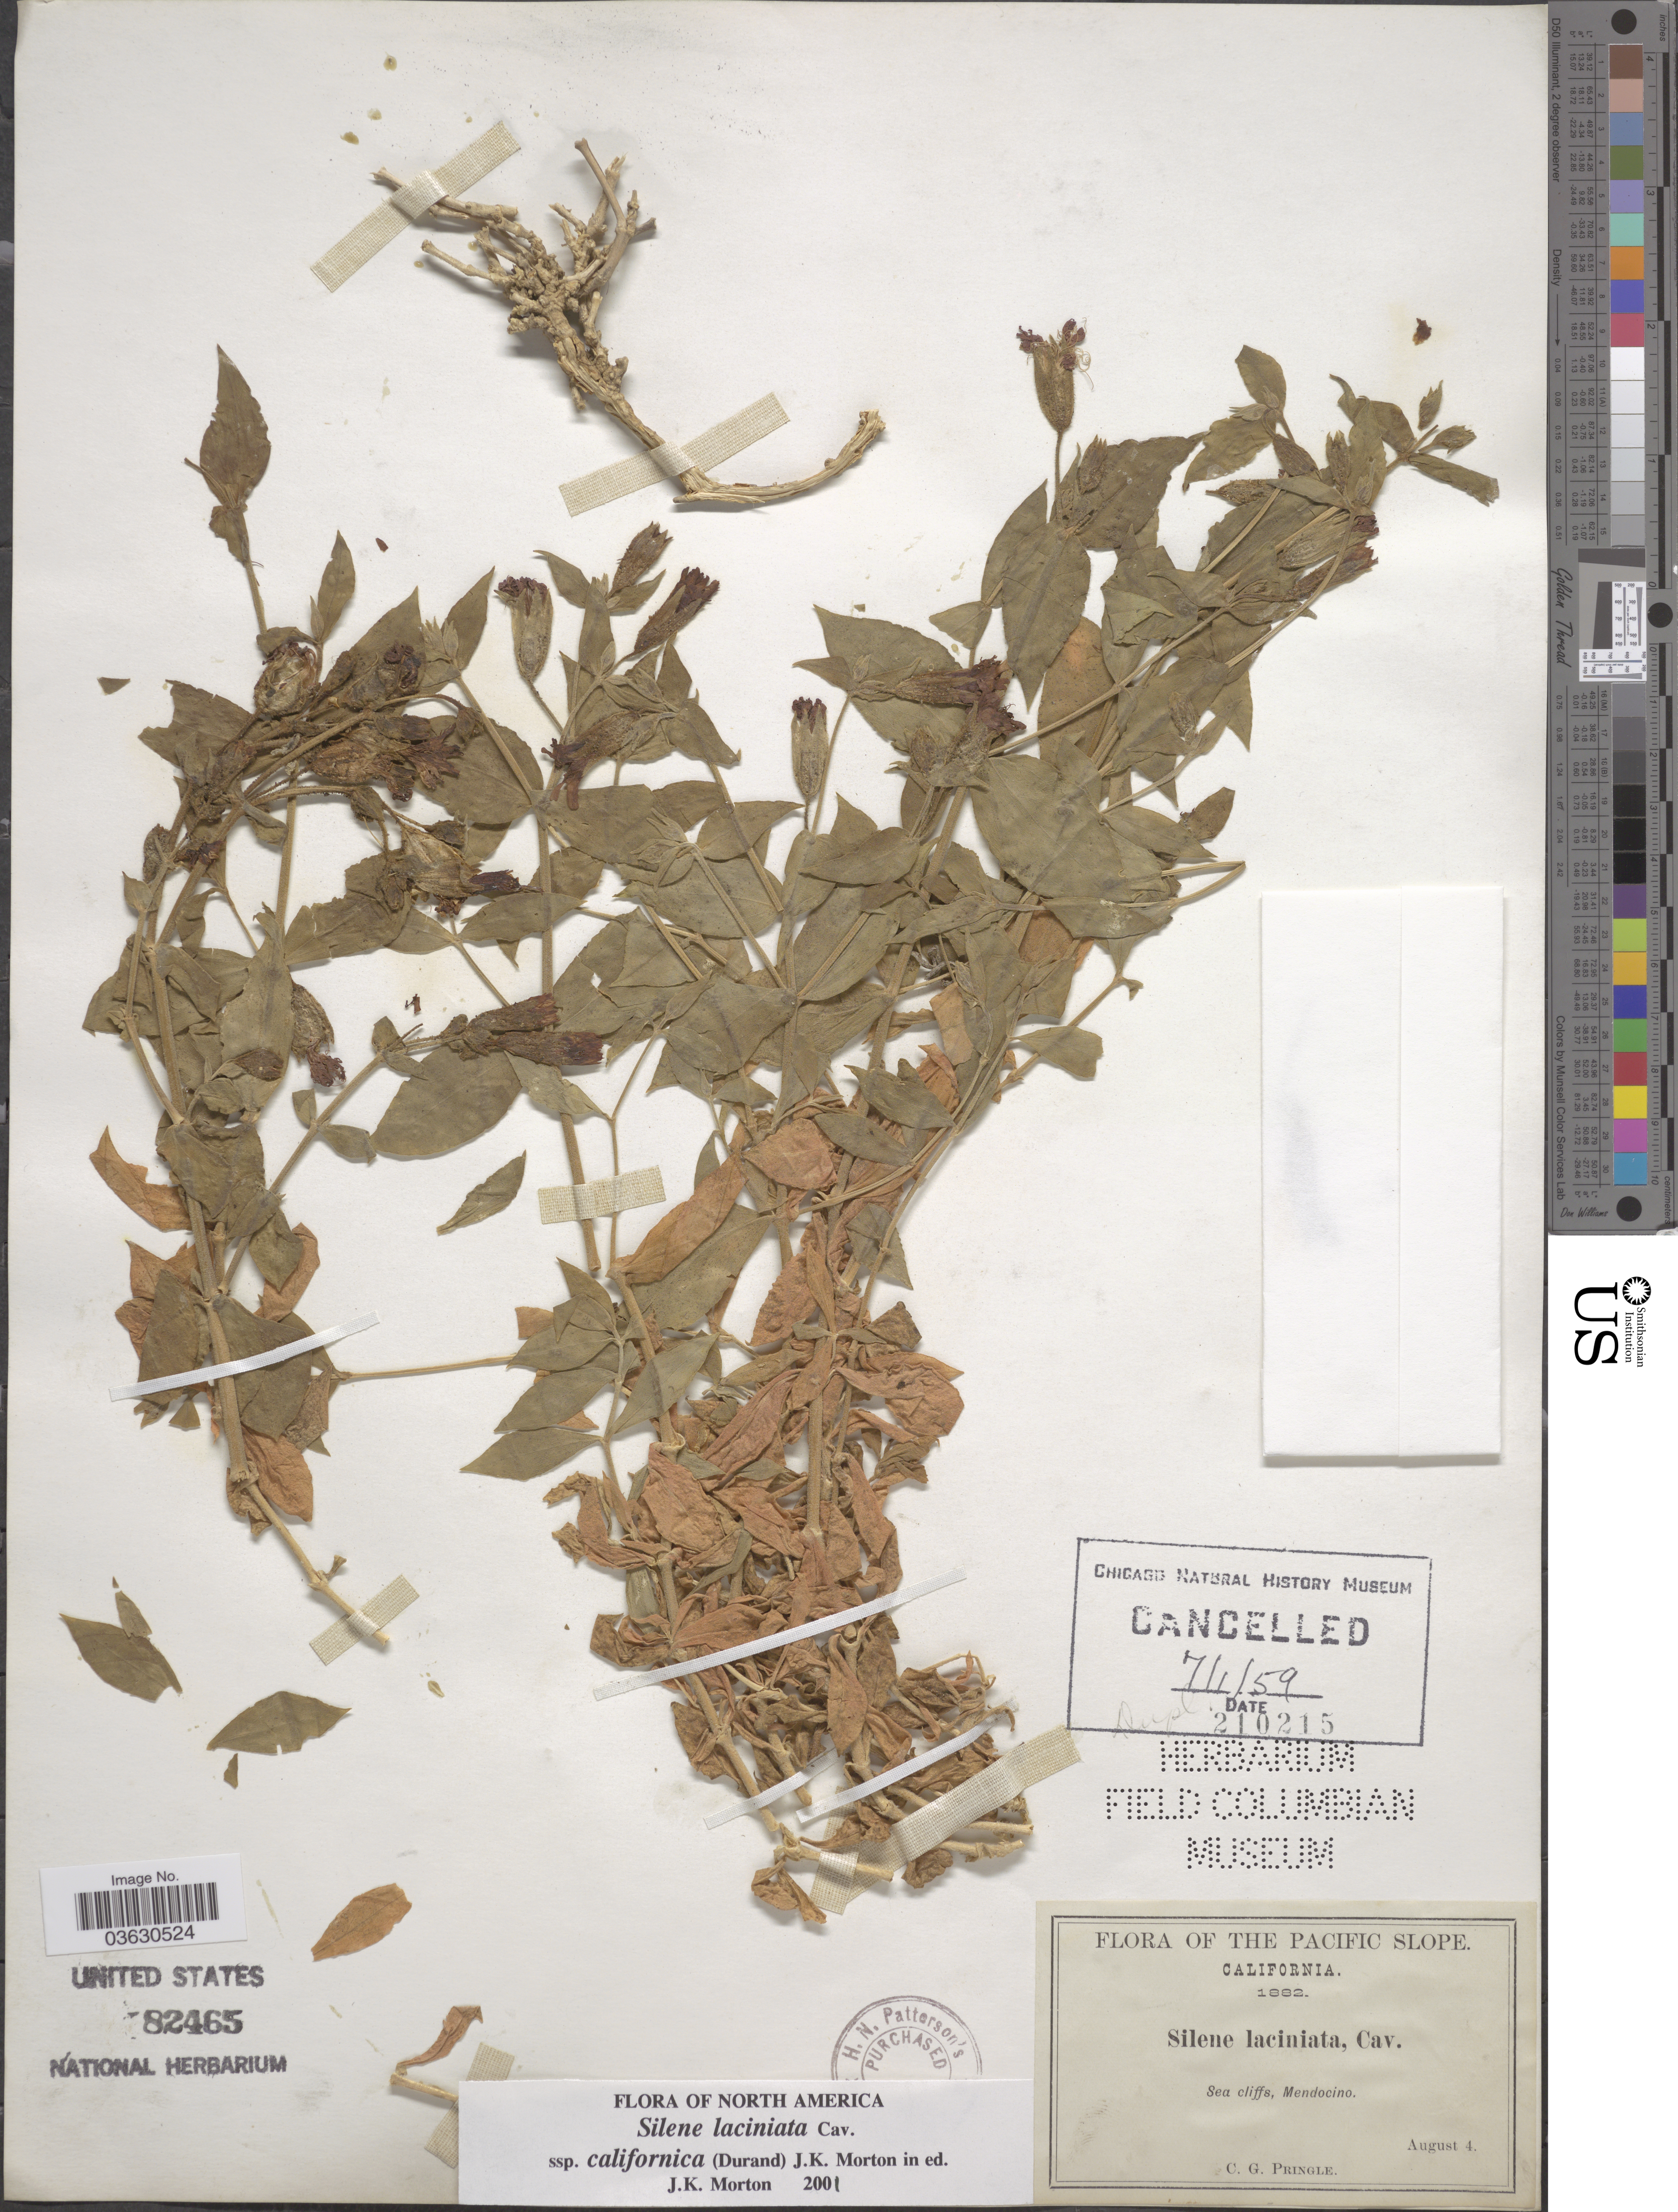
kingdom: Plantae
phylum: Tracheophyta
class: Magnoliopsida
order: Caryophyllales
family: Caryophyllaceae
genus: Silene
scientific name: Silene californica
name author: Durand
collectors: C. G. Pringle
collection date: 1882-08-04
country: United States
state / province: California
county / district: Mendocino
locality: The Pacific Slope. Sea cliffs, Mendocino.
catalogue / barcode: US 82465